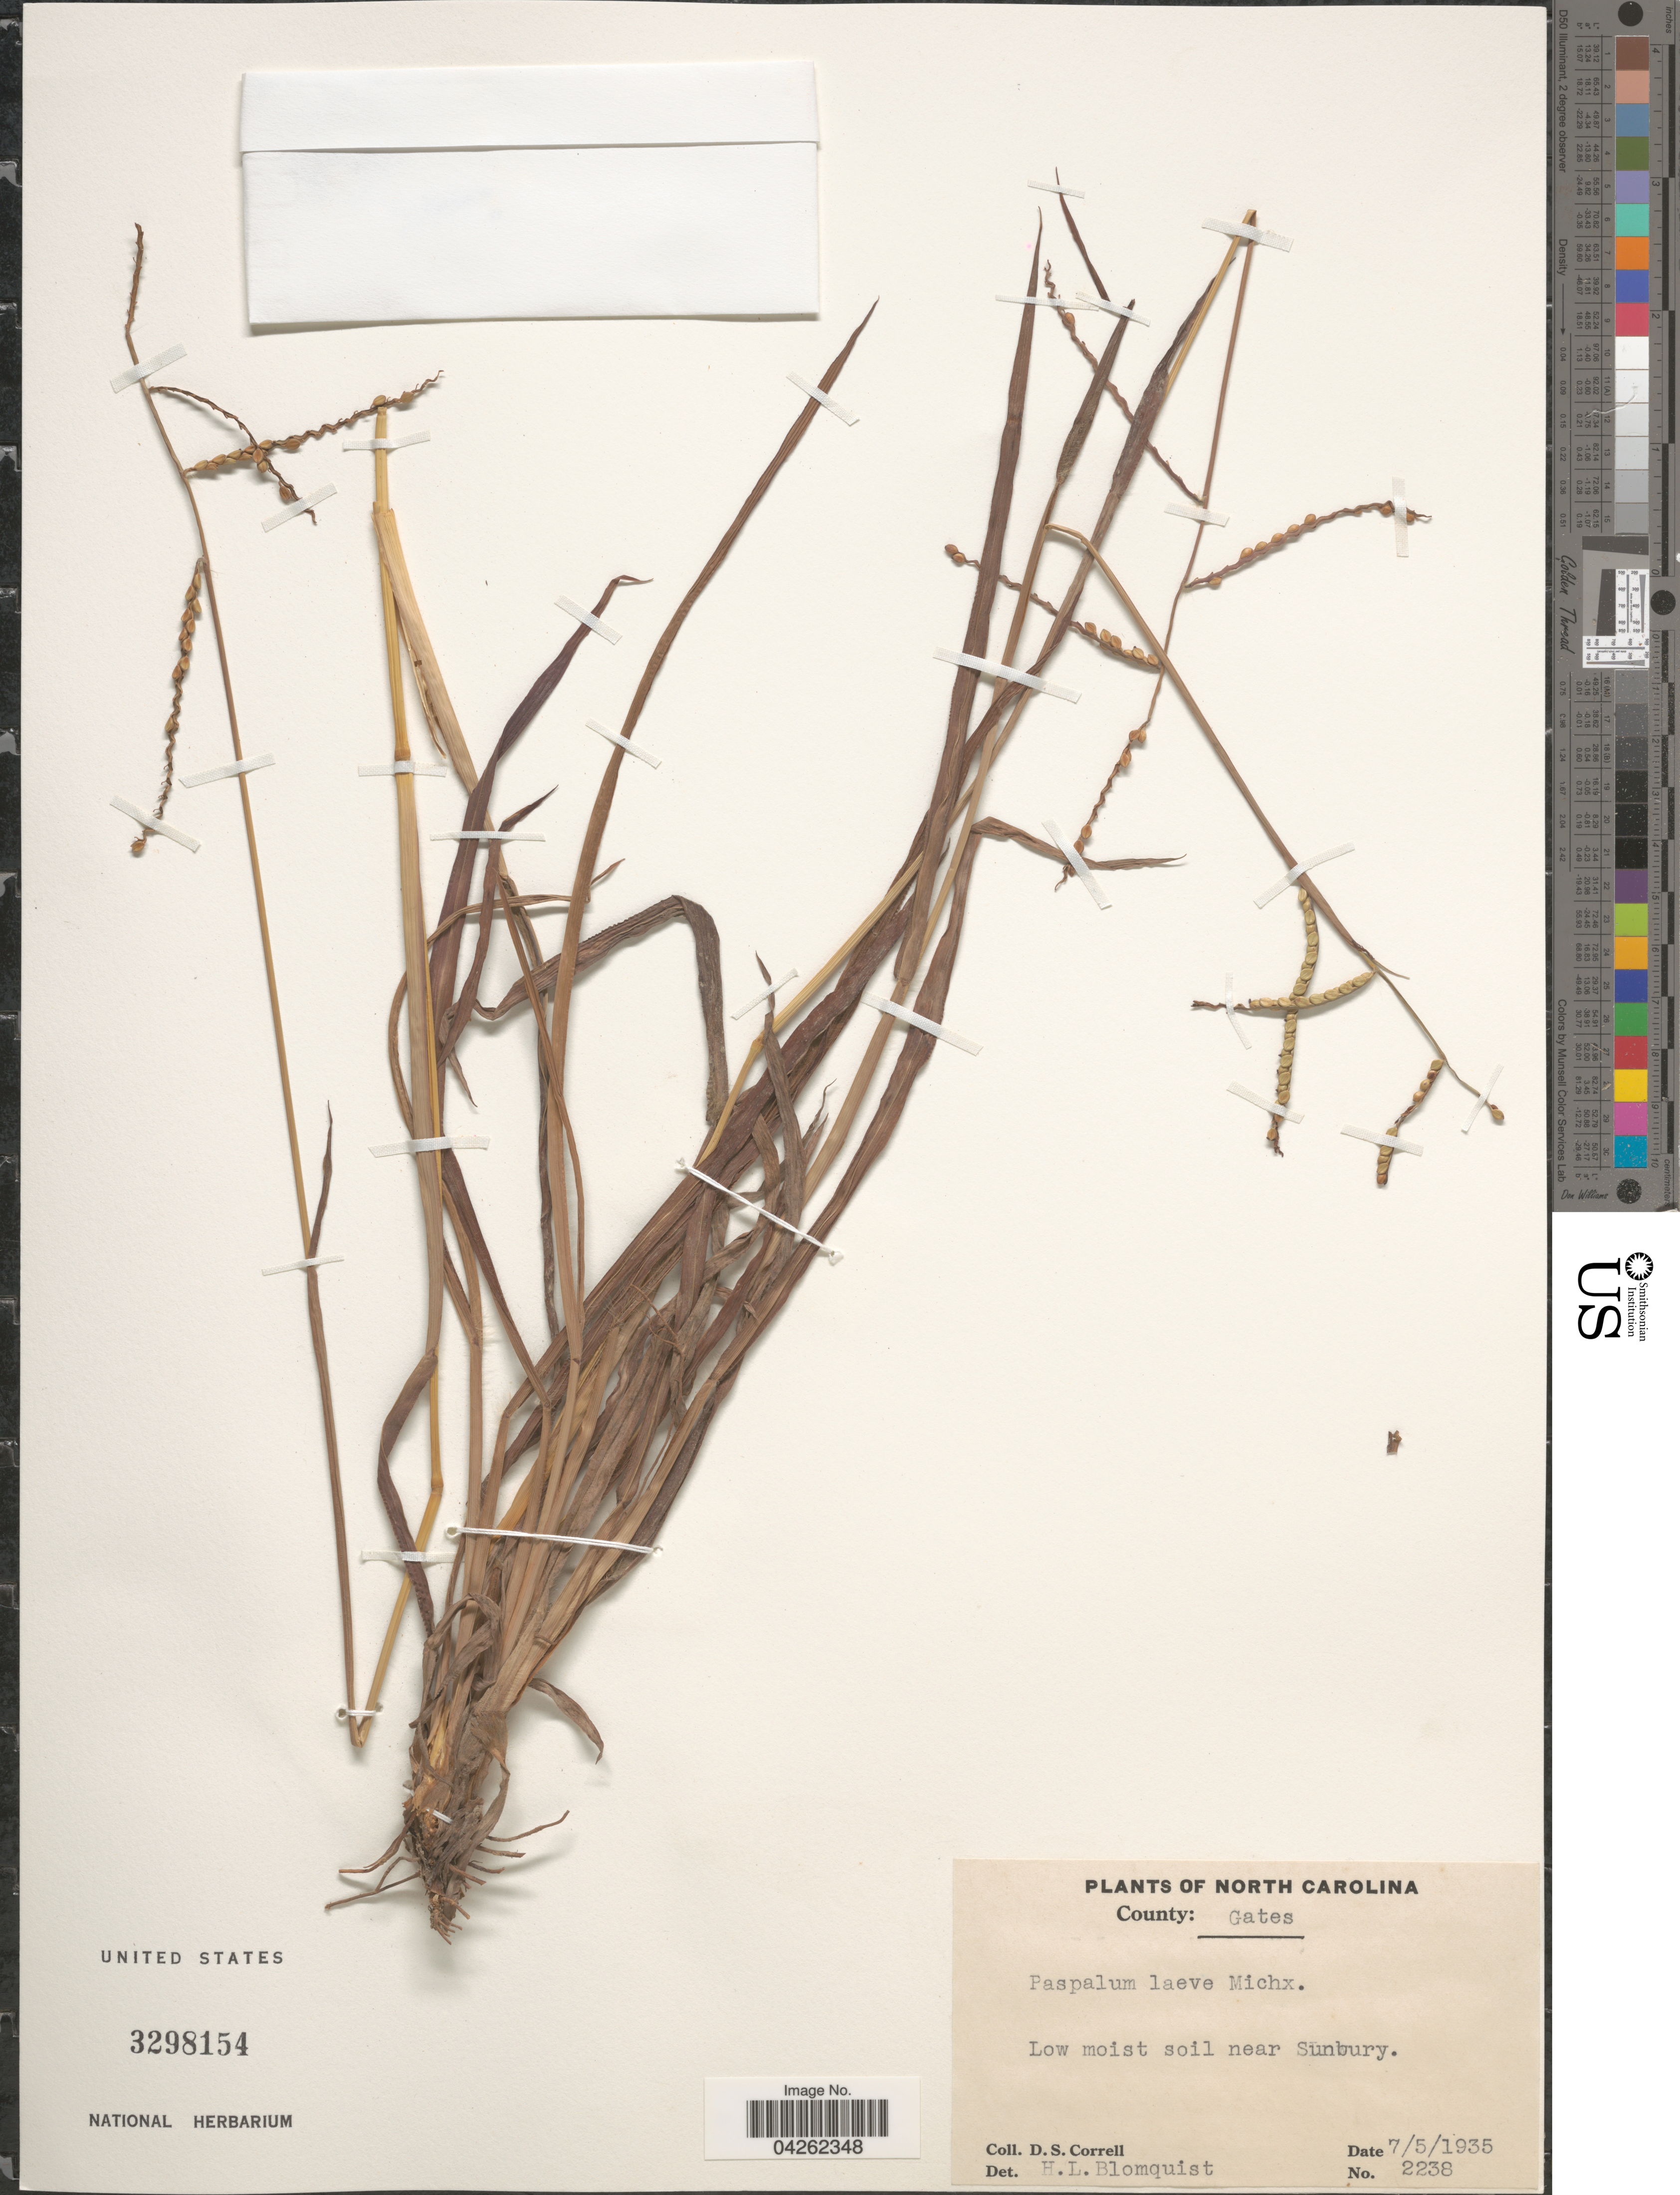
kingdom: Plantae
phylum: Tracheophyta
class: Liliopsida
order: Poales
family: Poaceae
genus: Paspalum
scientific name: Paspalum laeve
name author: Michx.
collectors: D. S. Correll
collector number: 2238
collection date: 1935-07-05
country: United States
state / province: North Carolina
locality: County: Gates. Low moist soil near Sunbury.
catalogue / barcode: US 3298154